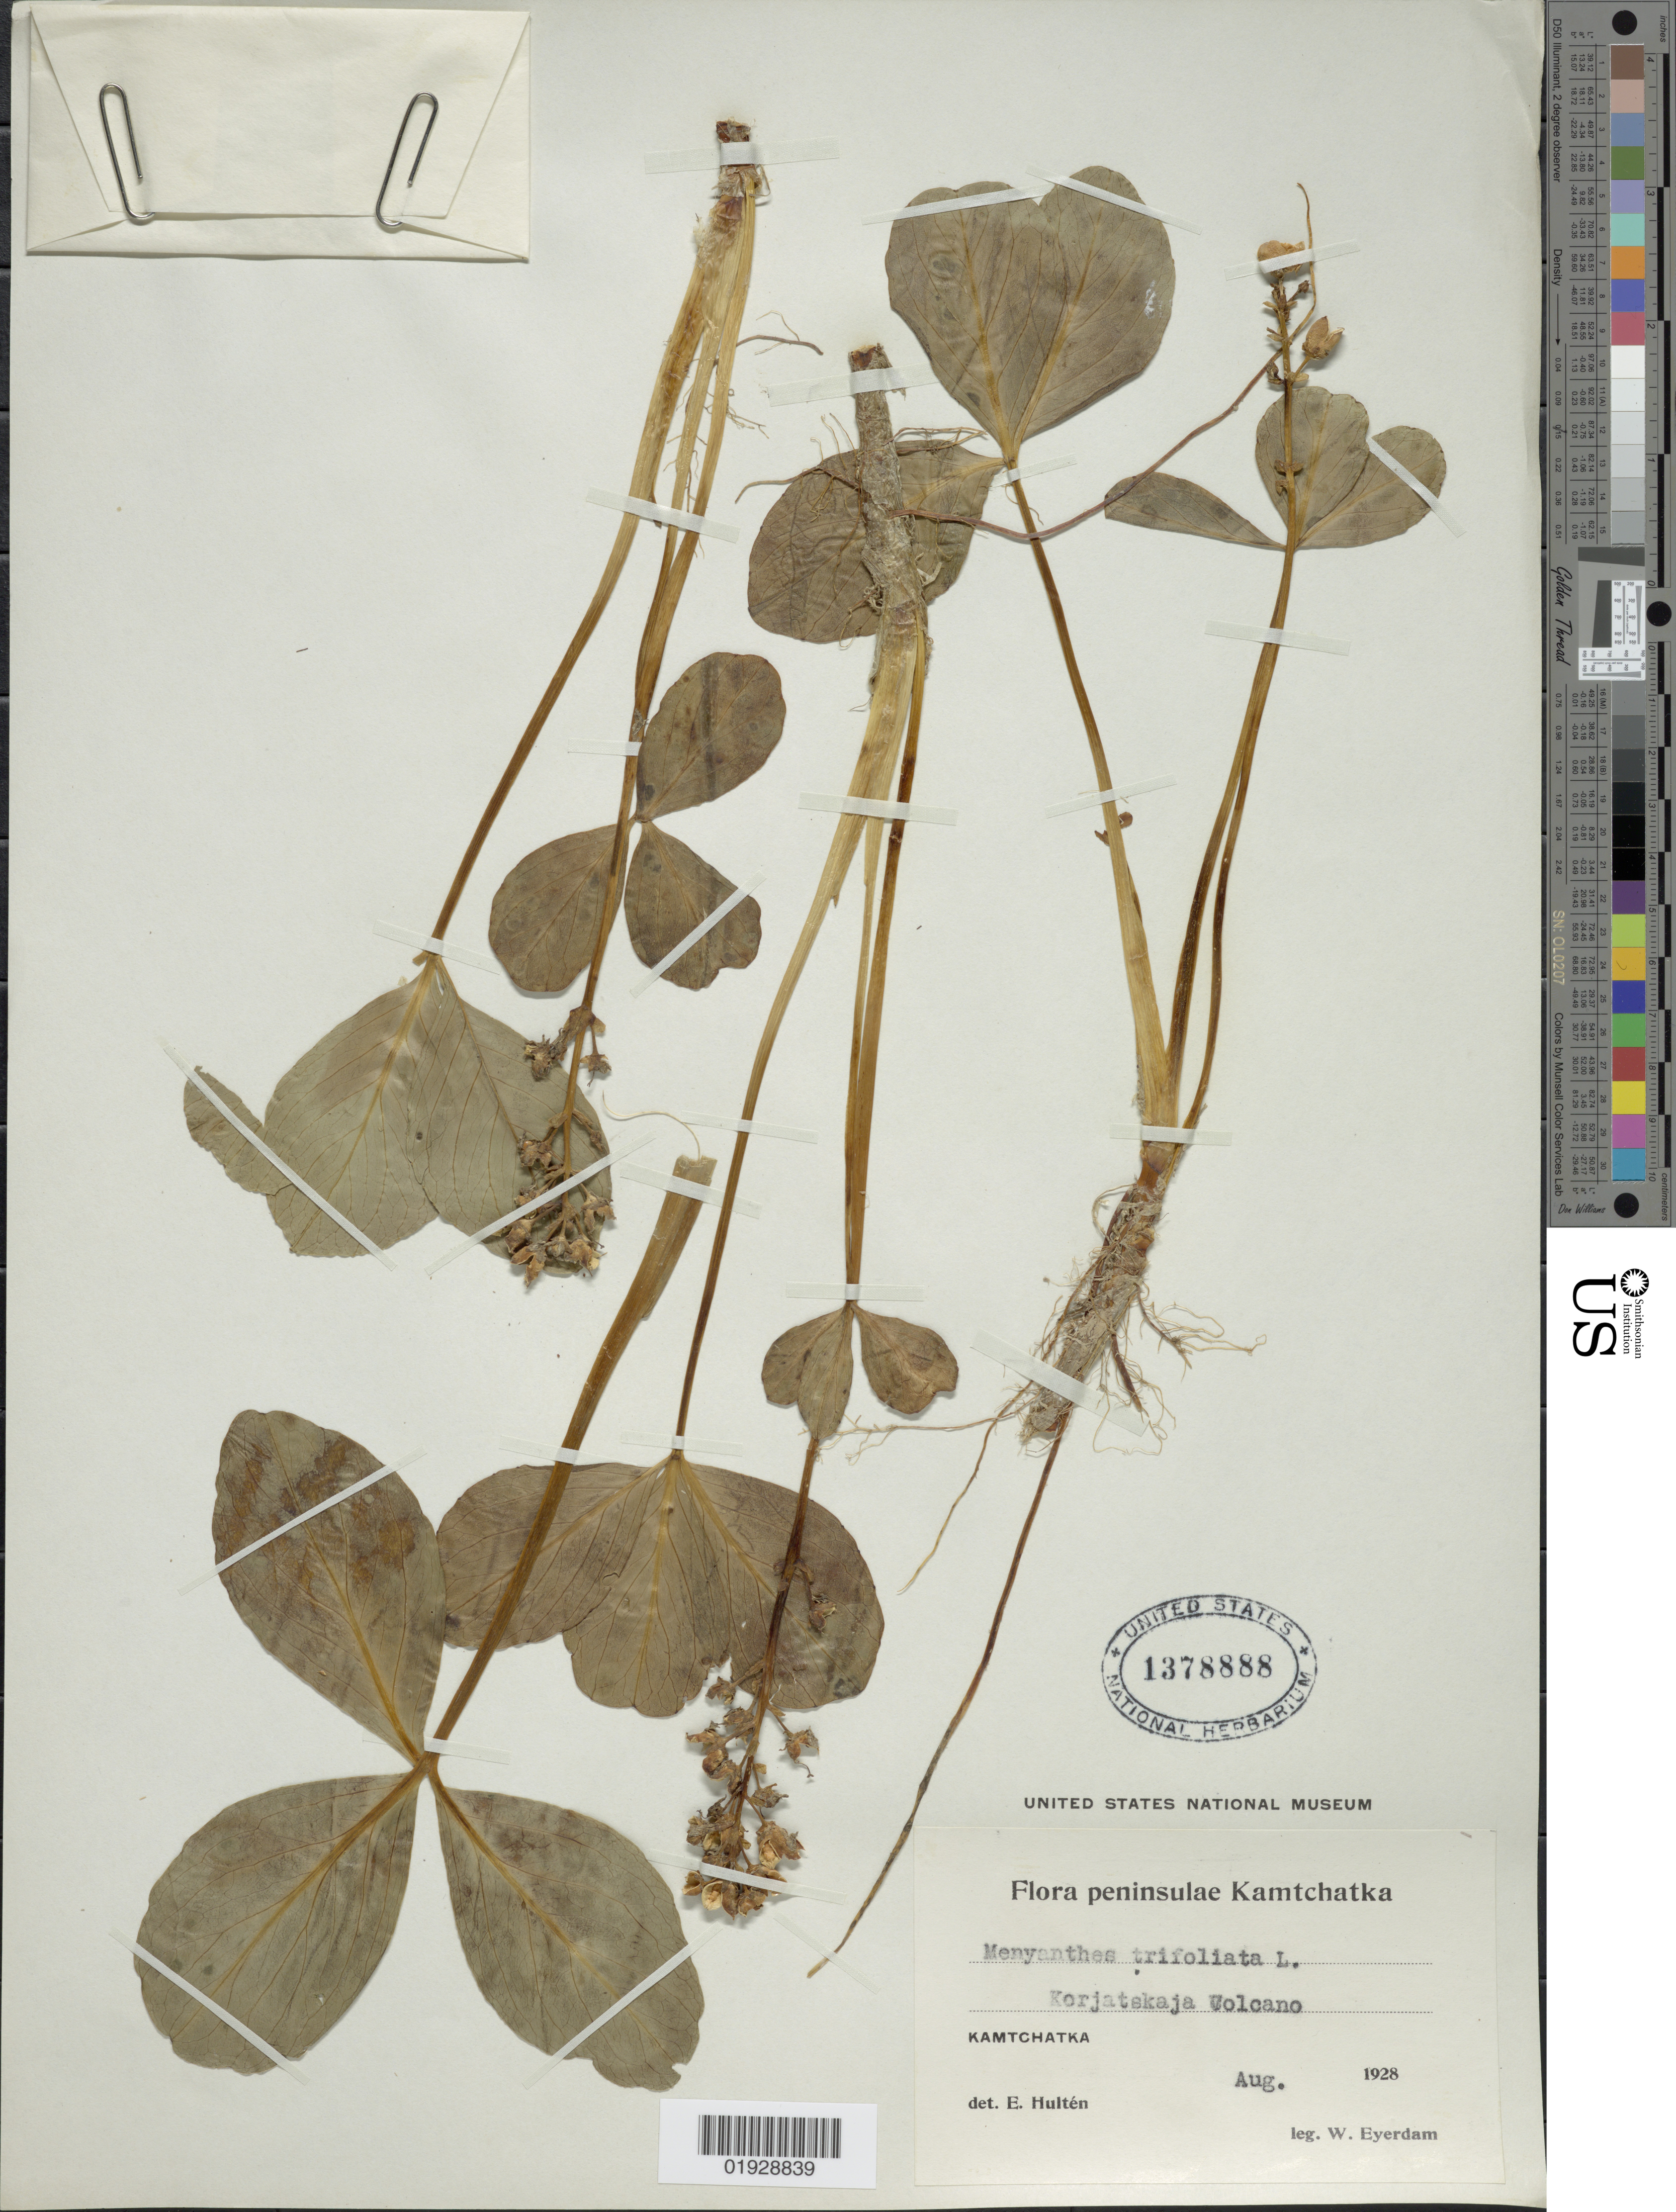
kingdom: Plantae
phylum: Tracheophyta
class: Magnoliopsida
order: Asterales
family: Menyanthaceae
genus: Menyanthes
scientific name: Menyanthes trifoliata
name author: L.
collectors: W. J. Eyerdam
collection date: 1928-08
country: Russian Federation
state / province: Kamchatka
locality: Peninsulae Kamchatka, Korjatskaja Volcano, Kamchatka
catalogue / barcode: US 1378888